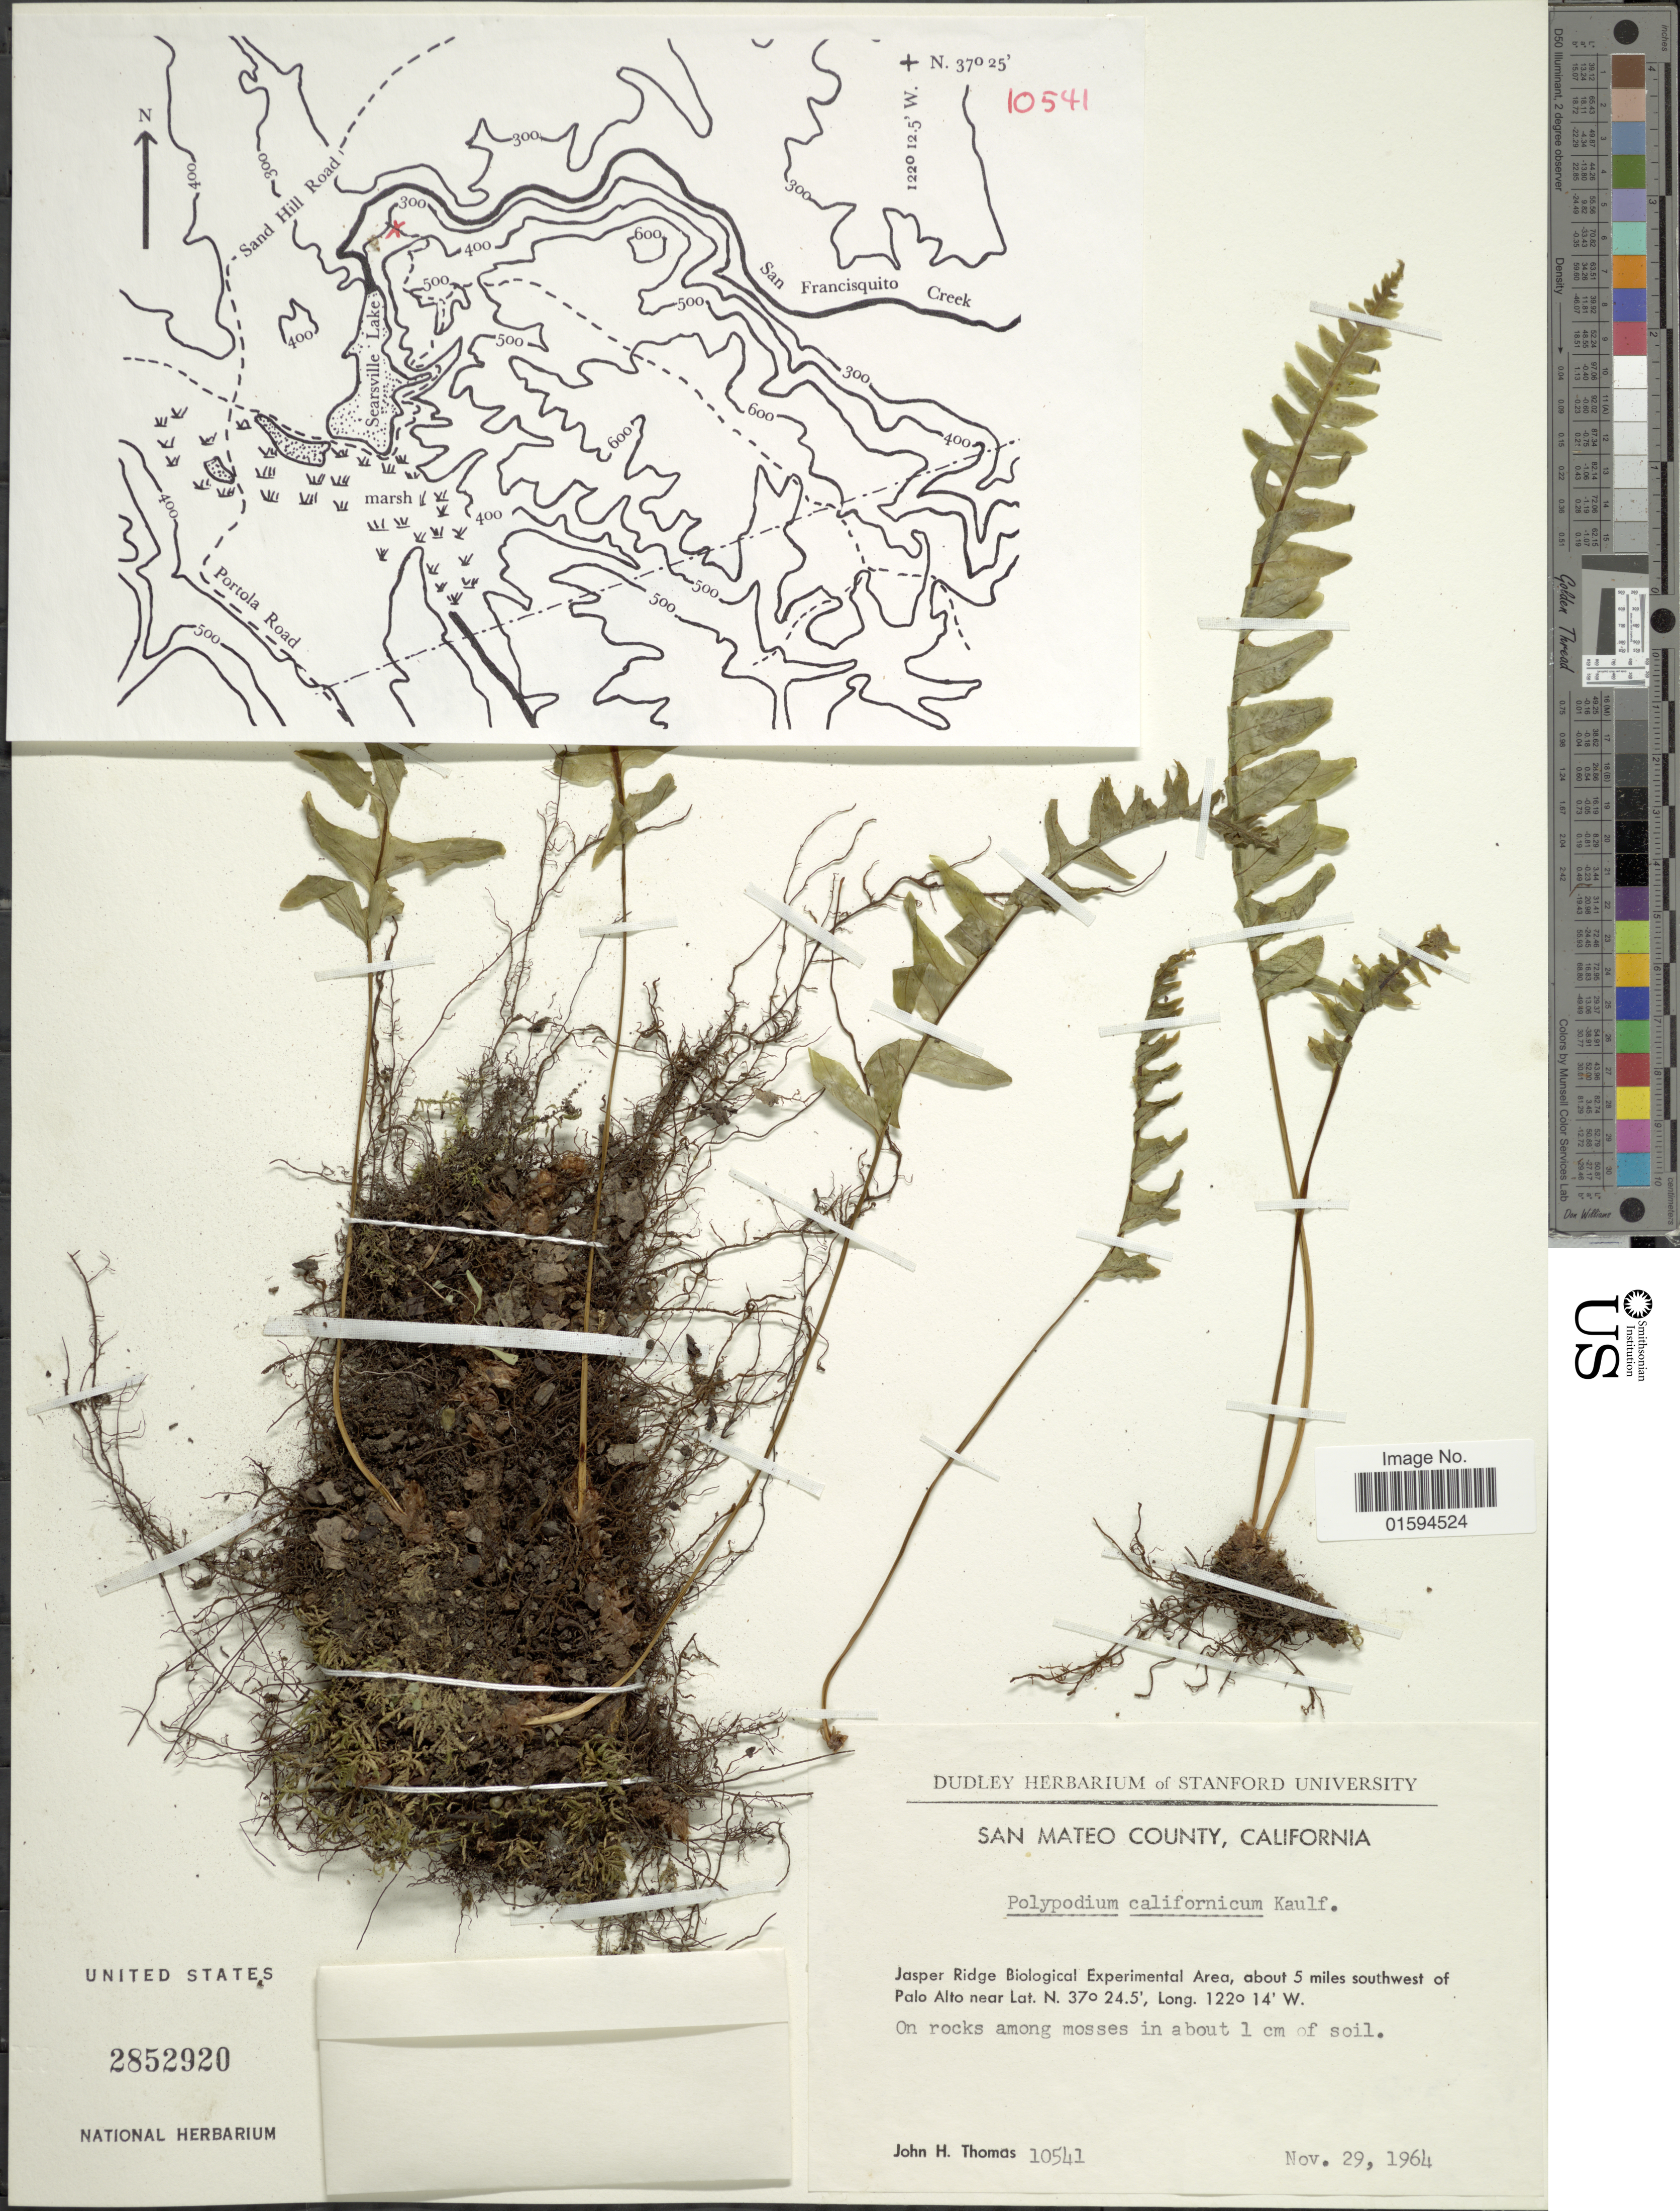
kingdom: Plantae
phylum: Tracheophyta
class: Polypodiopsida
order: Polypodiales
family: Polypodiaceae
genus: Polypodium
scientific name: Polypodium californicum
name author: Kaulf.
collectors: J. H. Thomas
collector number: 10541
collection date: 1964-11-29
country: United States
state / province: California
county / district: San Mateo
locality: San Mateo County, Jasper Ridge Biological Experimental Area, about 5 miles southwest of Palo, on rocks among mosses in about 1 cm of soil.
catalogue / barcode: US 2852920